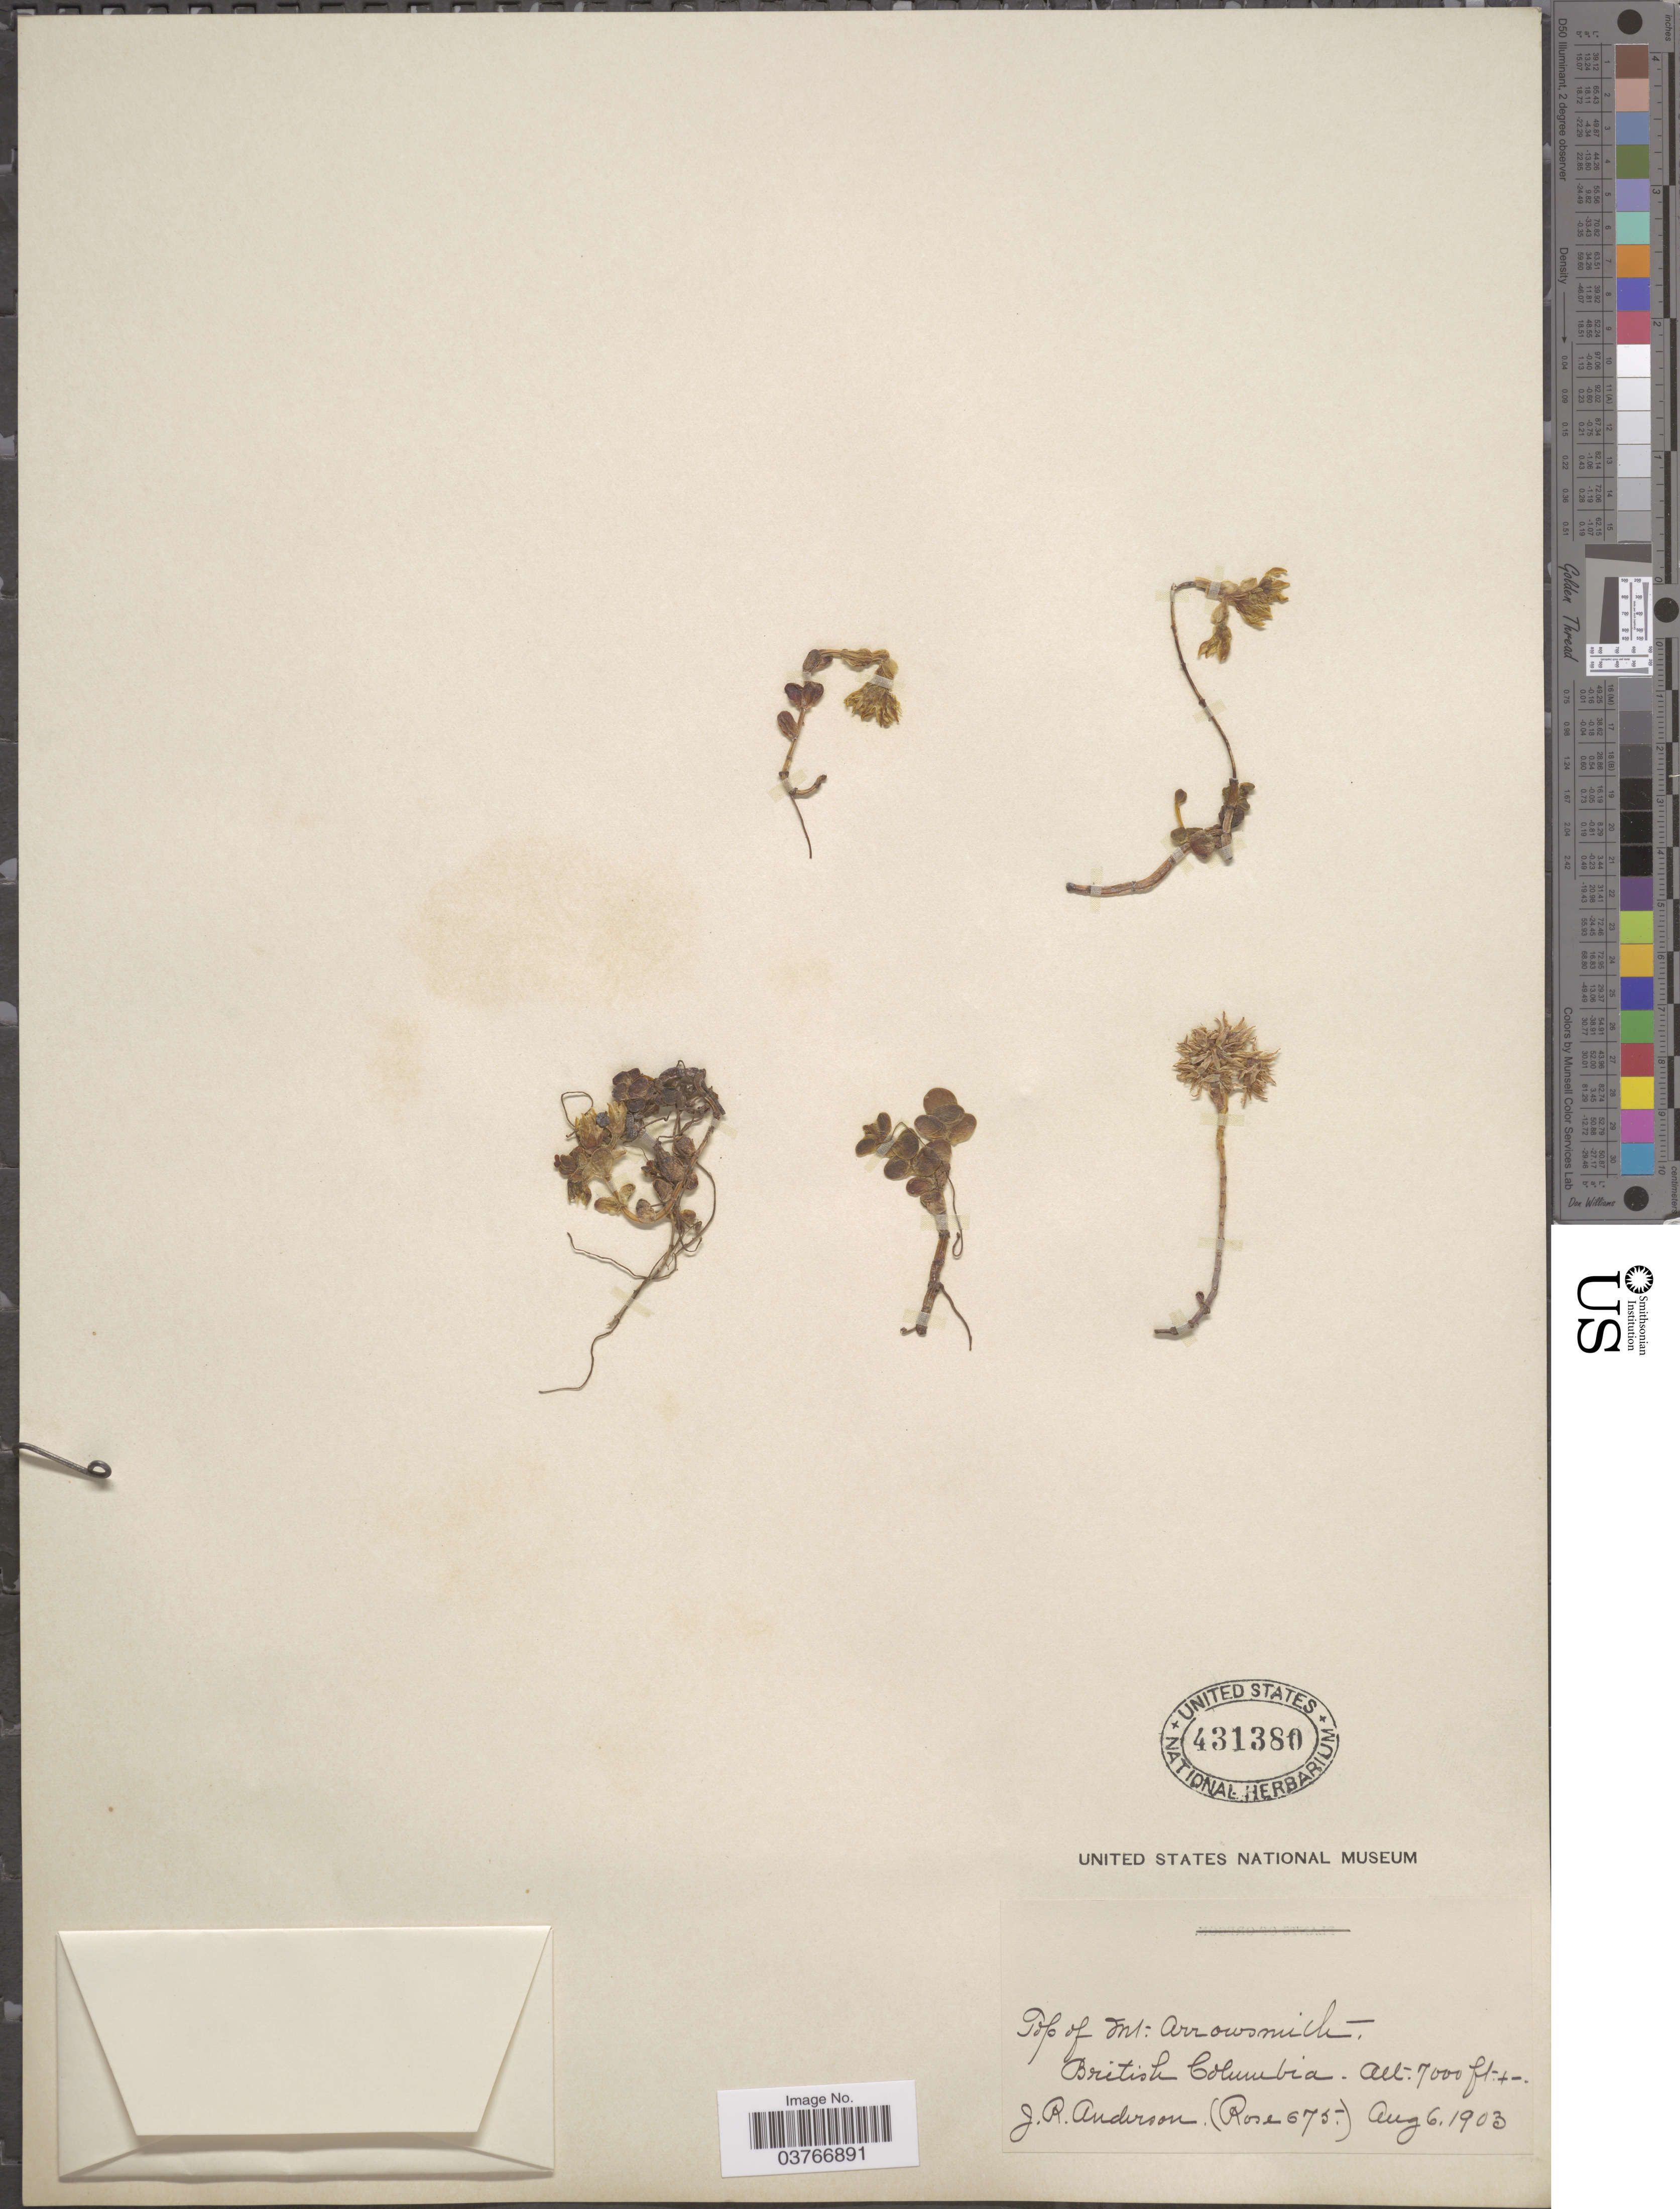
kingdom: Plantae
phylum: Tracheophyta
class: Magnoliopsida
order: Saxifragales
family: Crassulaceae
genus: Sedum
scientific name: Sedum sp.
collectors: J. R. Anderson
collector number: Rose675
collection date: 1903-08-06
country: Canada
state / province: British Columbia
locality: Top of Mt. Arrowsmith.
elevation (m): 2134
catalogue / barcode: US 431380